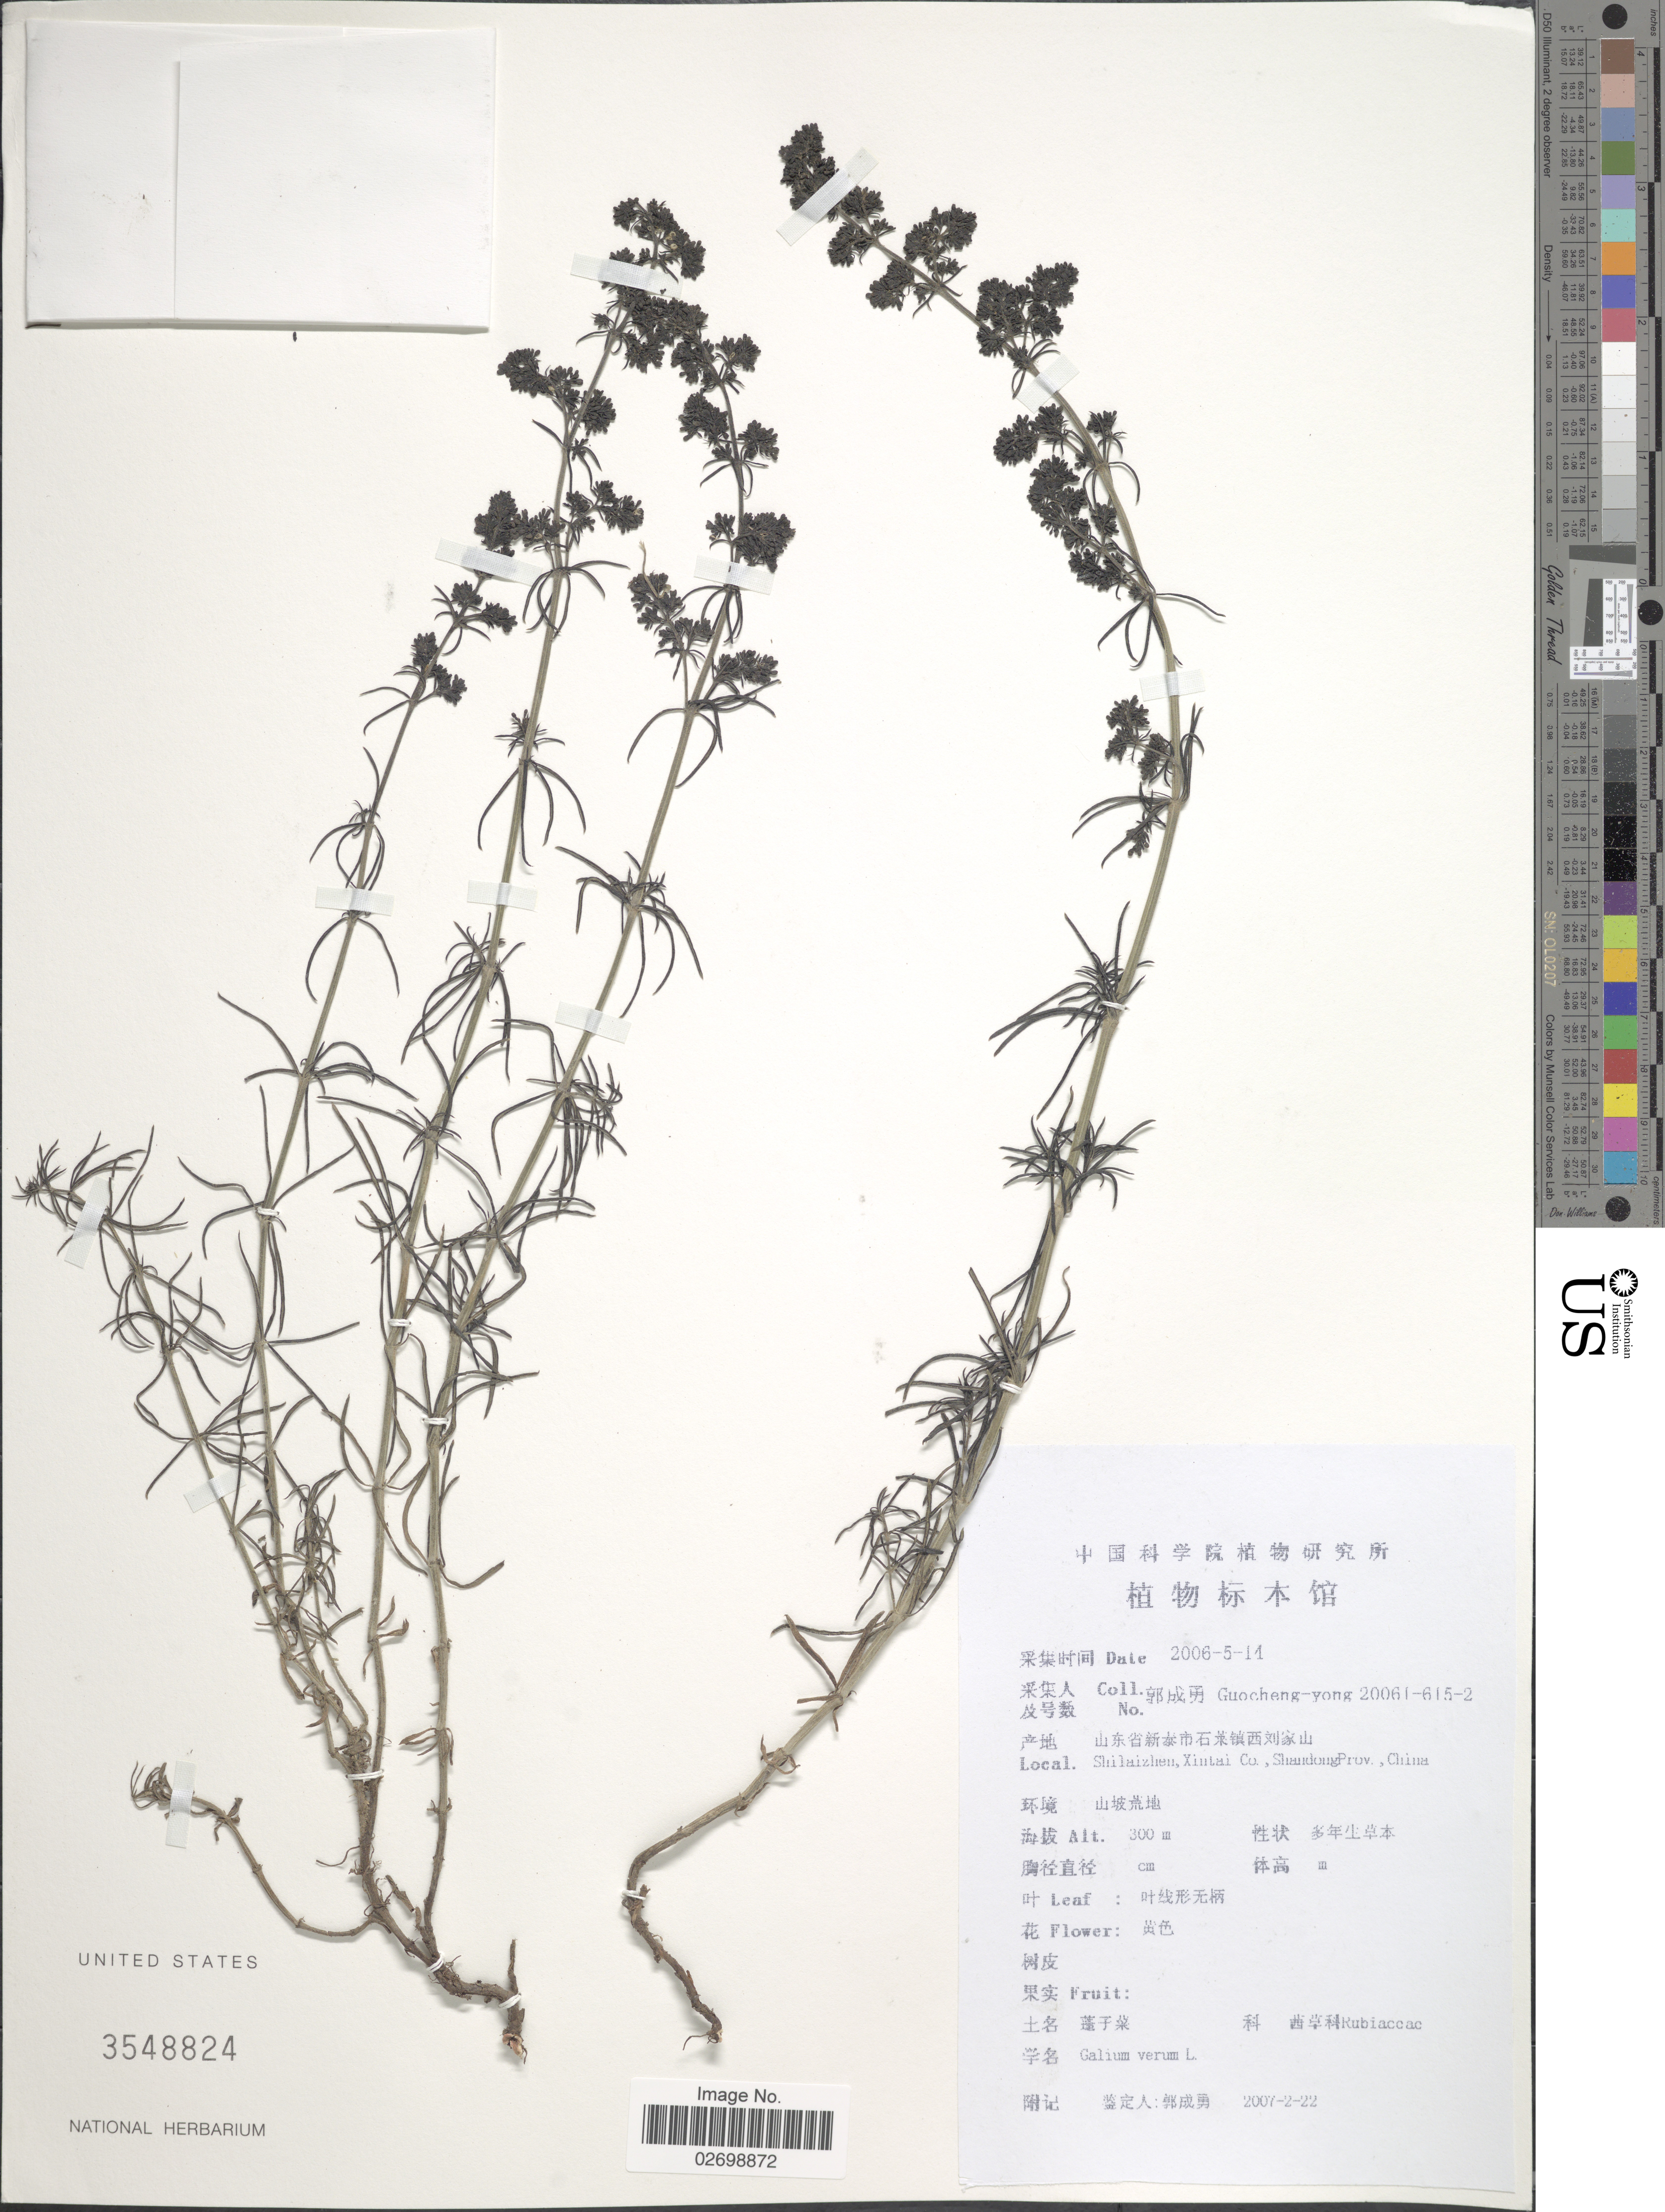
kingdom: Plantae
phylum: Tracheophyta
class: Magnoliopsida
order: Gentianales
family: Rubiaceae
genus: Galium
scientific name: Galium verum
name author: L.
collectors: Guo cheng-yong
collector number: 20061-615-2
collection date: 2006-05-11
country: China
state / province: Shandong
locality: Shilaizhen, Xintai Co.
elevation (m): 300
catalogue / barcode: US 3548824